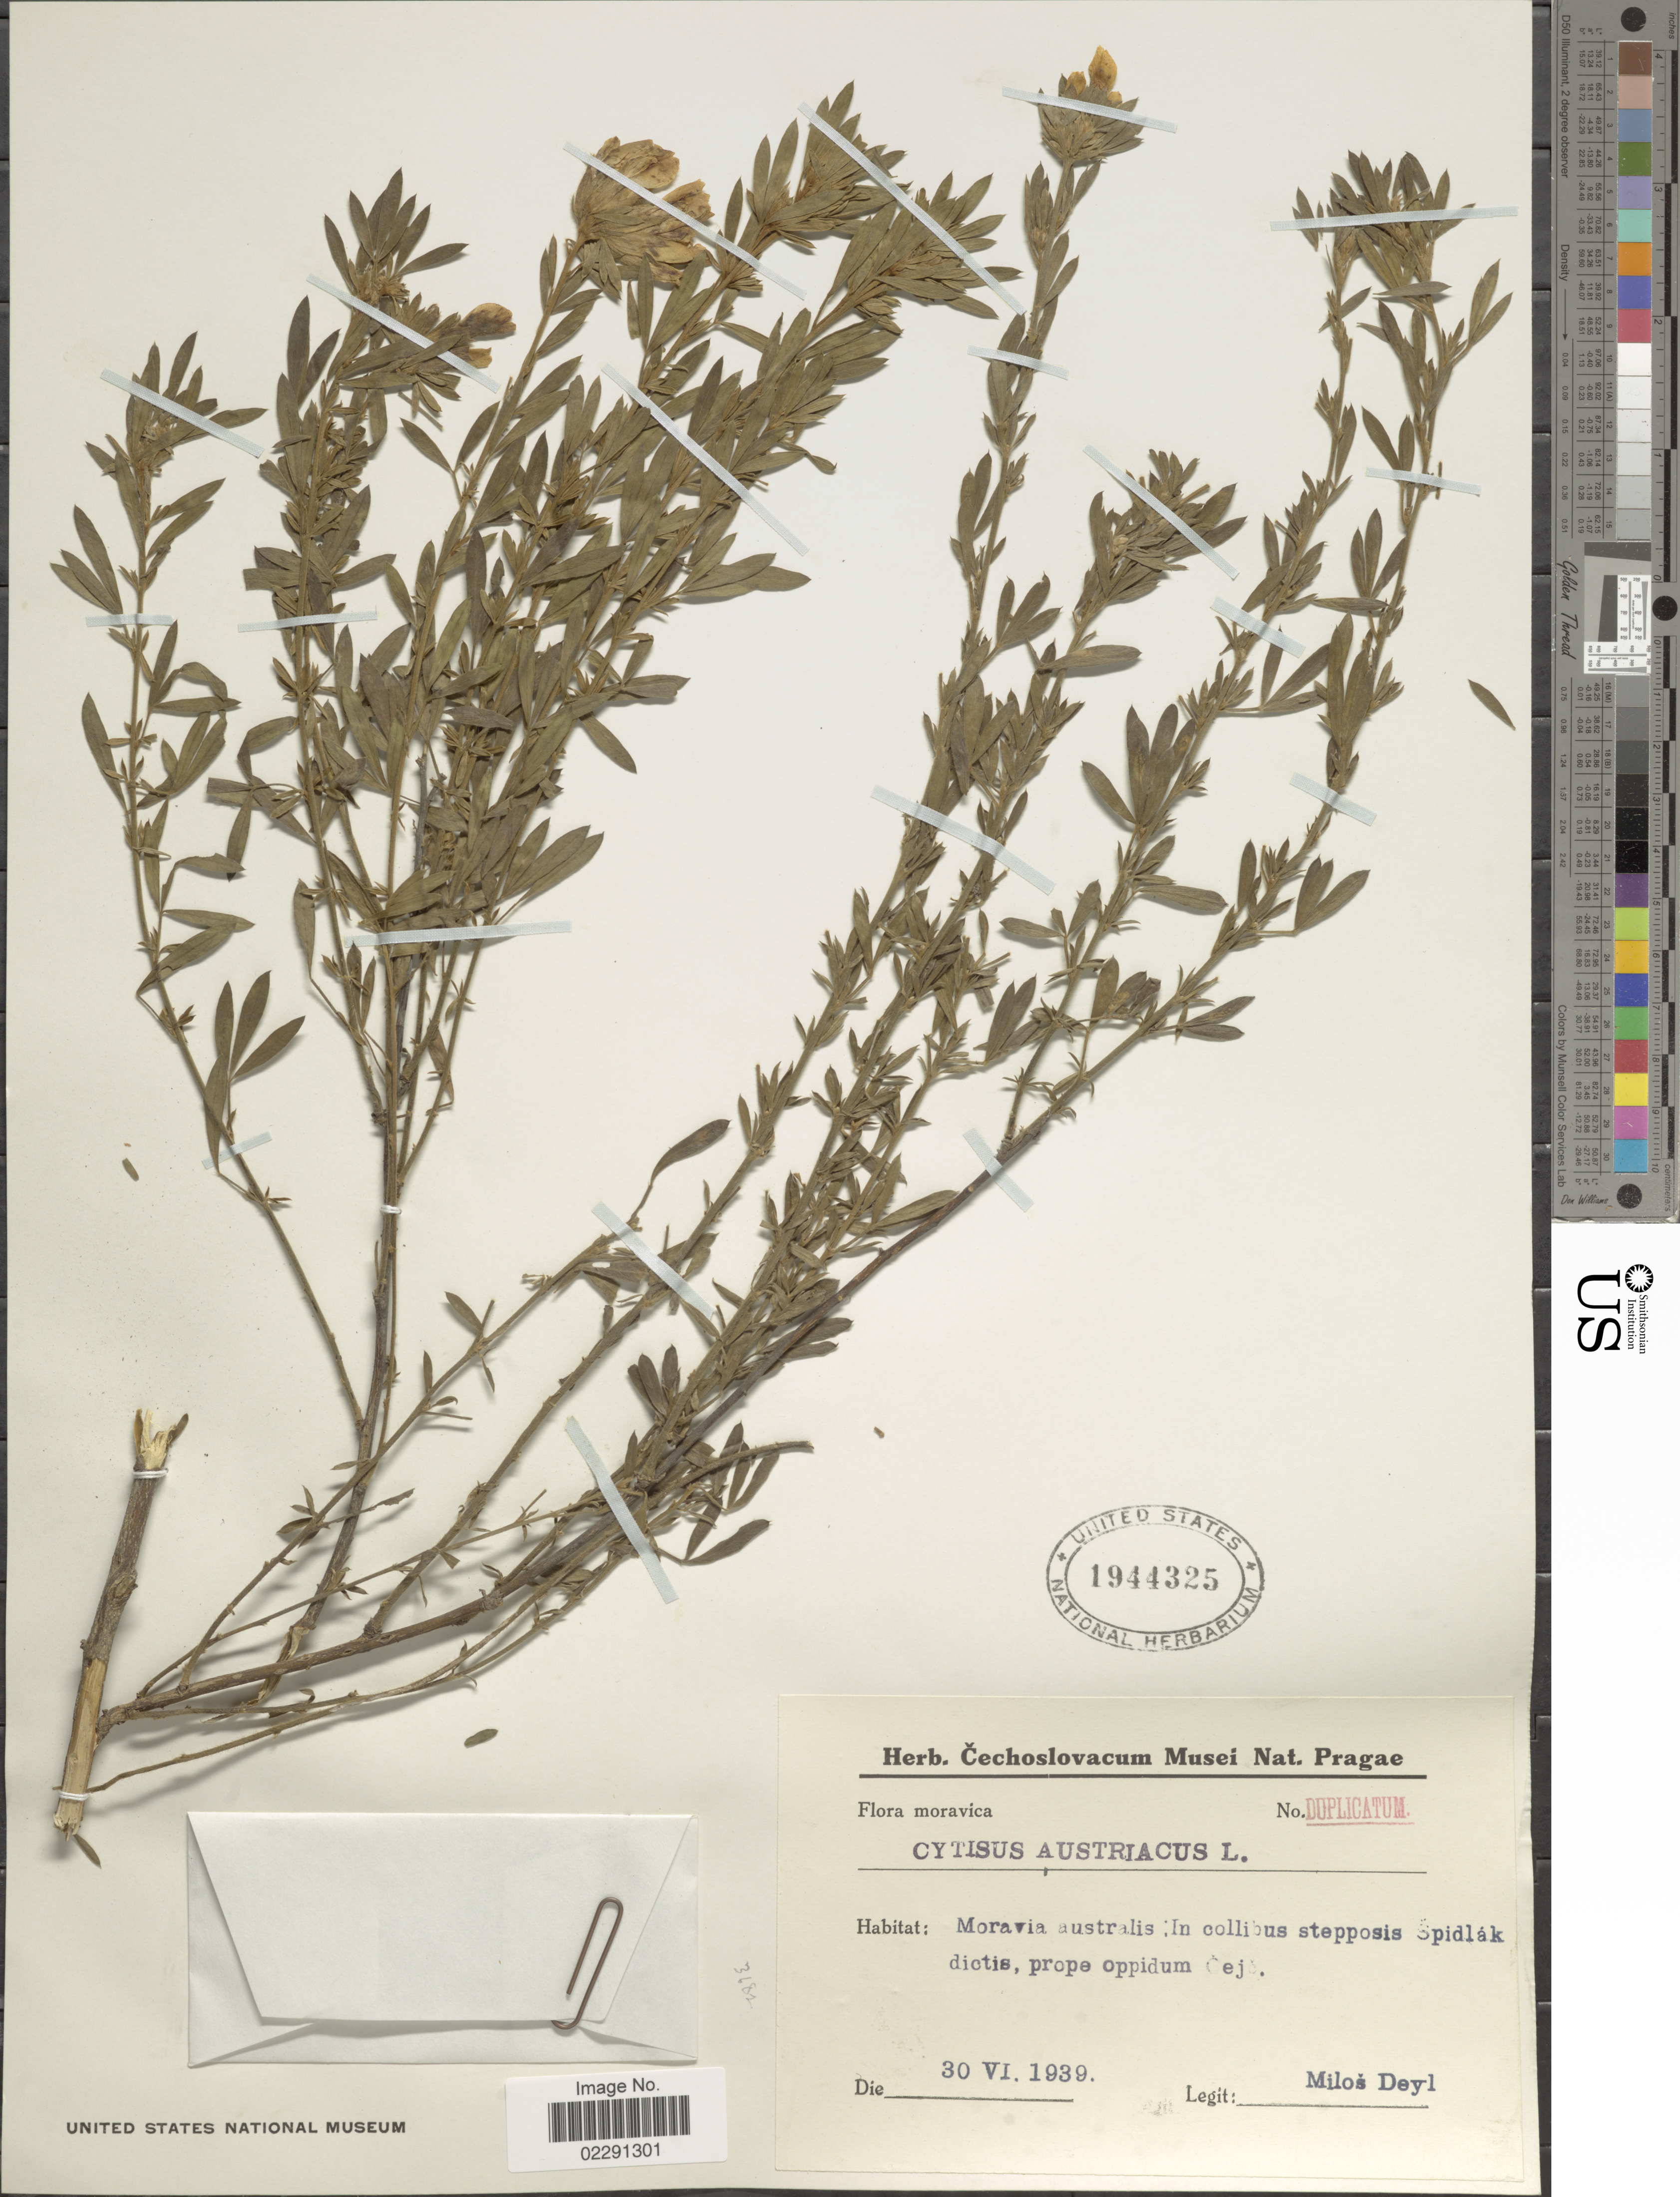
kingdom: Plantae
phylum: Tracheophyta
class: Magnoliopsida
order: Fabales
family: Fabaceae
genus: Cytisus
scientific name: Cytisus austriacus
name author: L.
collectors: M. Deyl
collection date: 1939-06-30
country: Czechia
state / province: Moravian-Silesian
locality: Moravica, Morvaia australis: in collibus stepposis Spidlak dictis, prope oppidum Cejo [interpreted].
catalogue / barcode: US 1944325